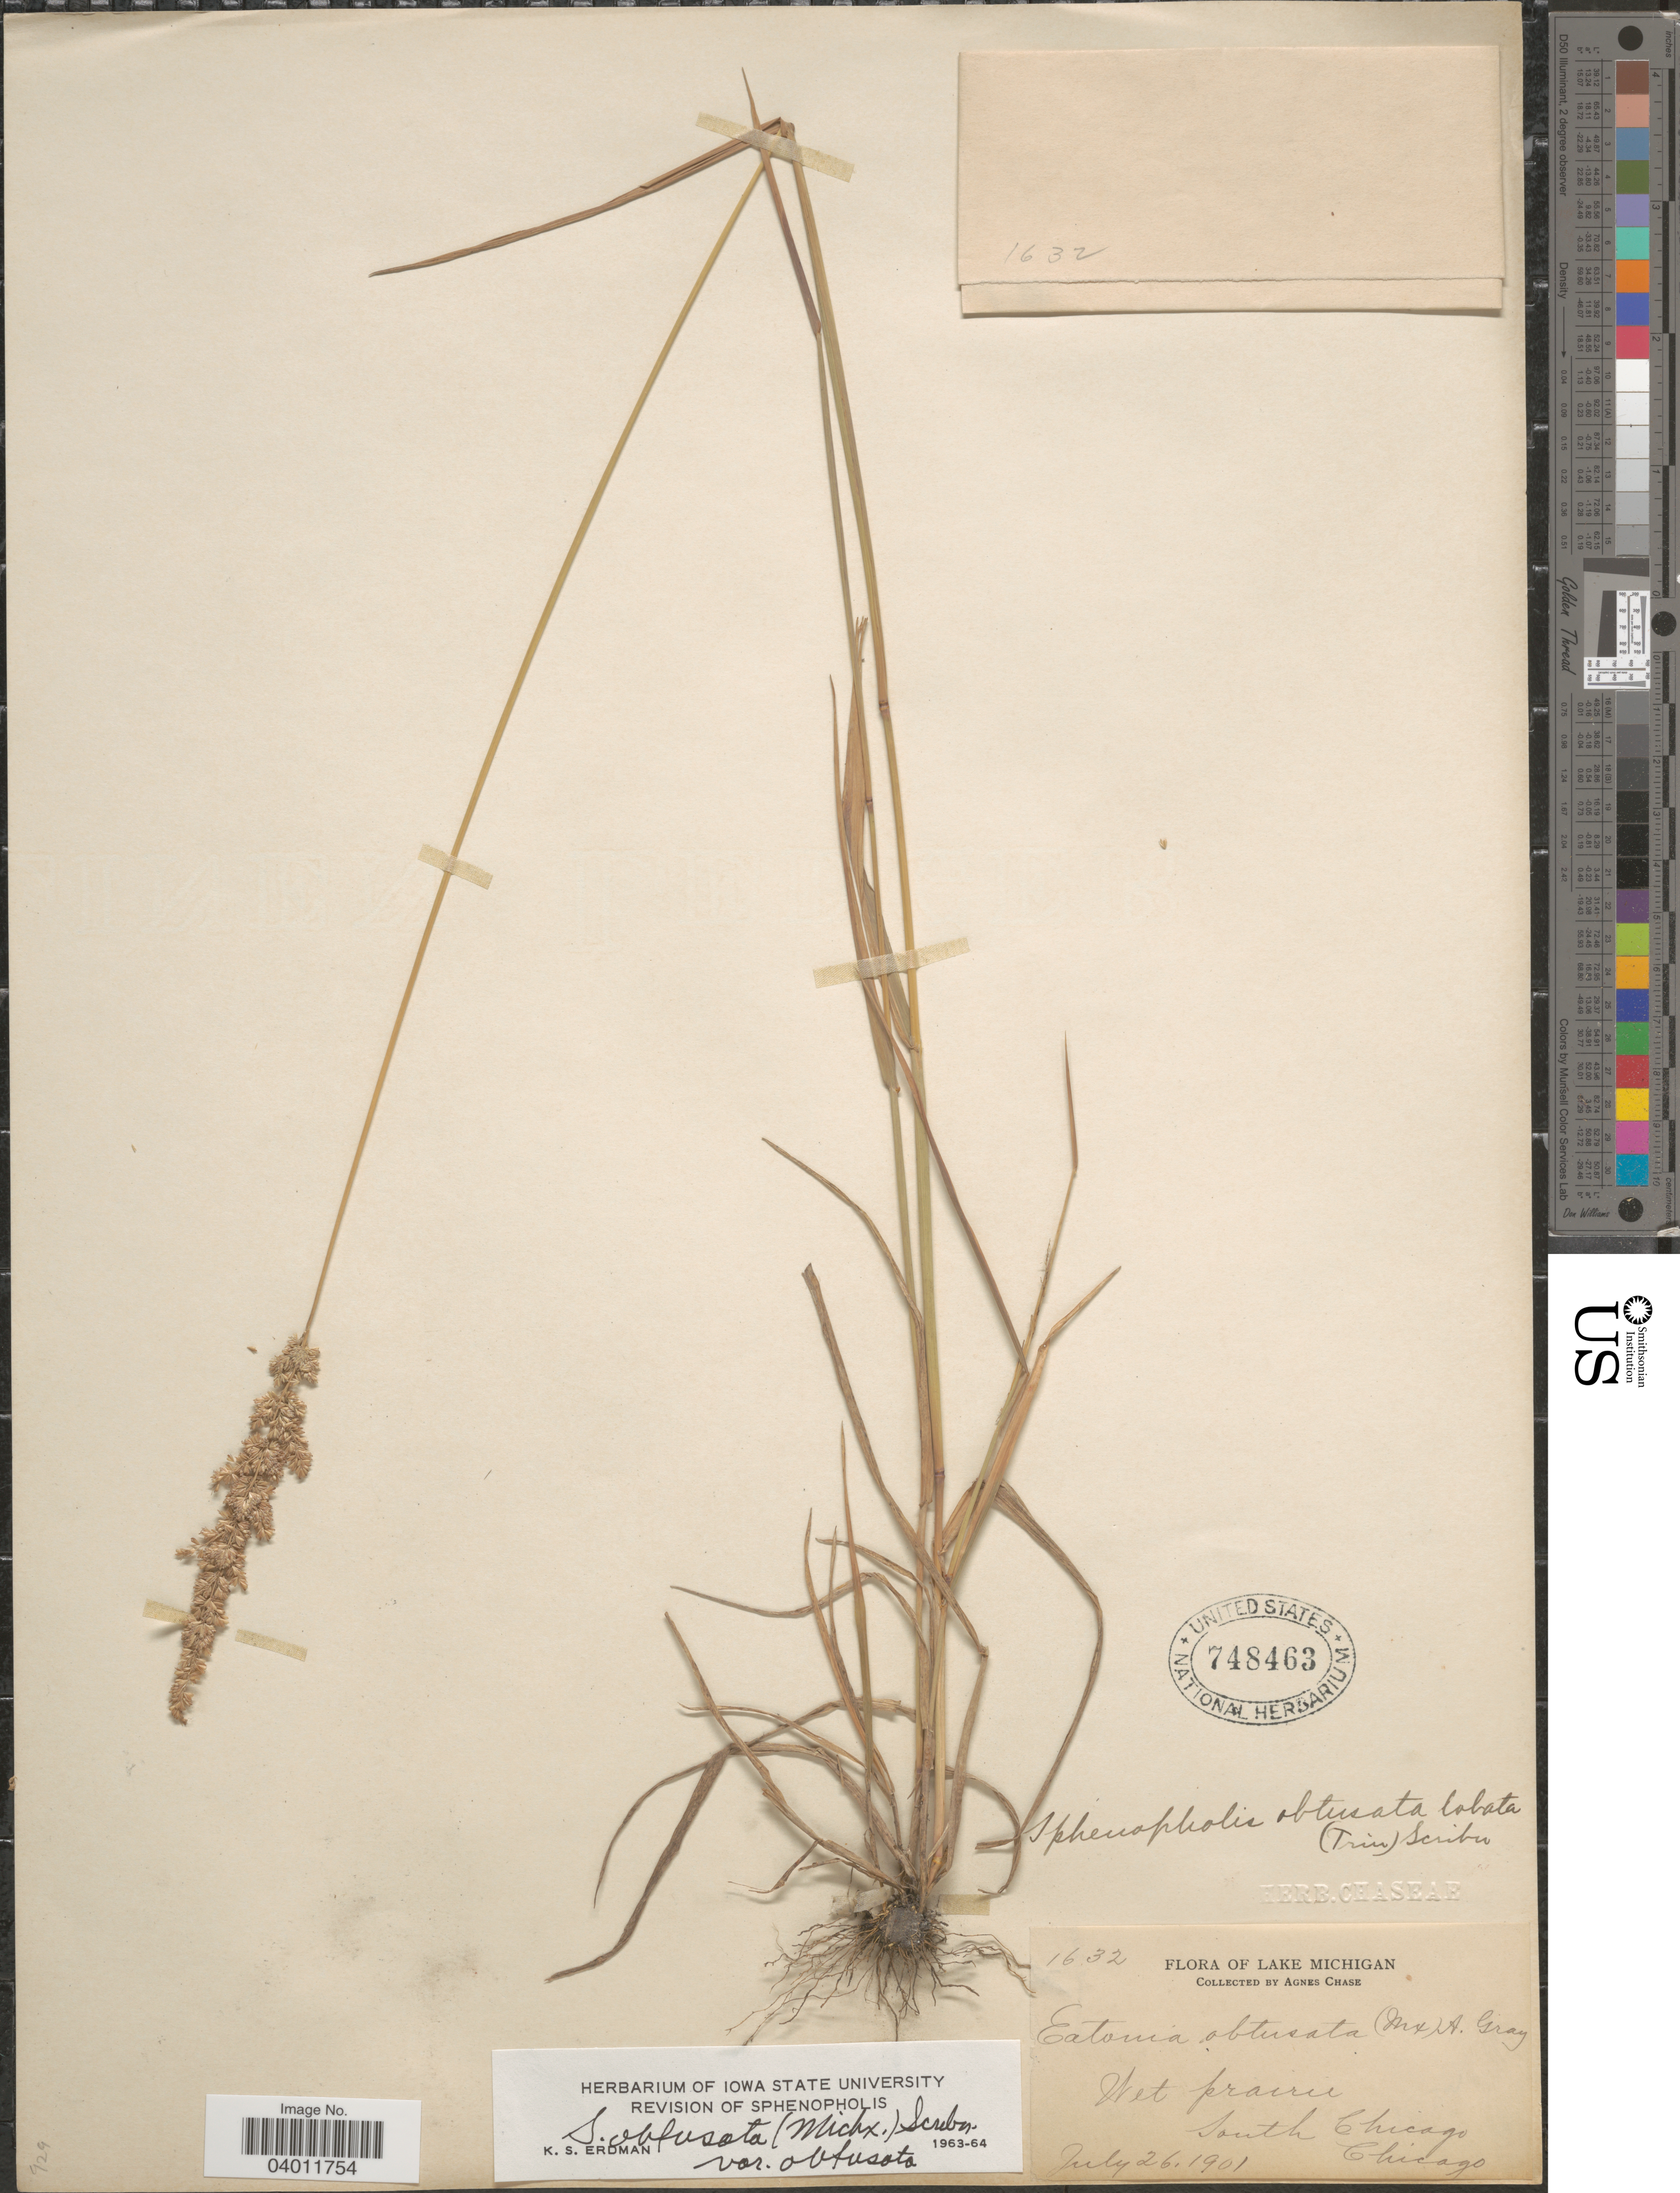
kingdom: Plantae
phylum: Tracheophyta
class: Liliopsida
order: Poales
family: Poaceae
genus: Sphenopholis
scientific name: Sphenopholis obtusata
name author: (Michx.) Scribn.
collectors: A. Chase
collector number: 1632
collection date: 1901-07-26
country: United States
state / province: Michigan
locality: Lake Michigan. South Chicago, Chicago.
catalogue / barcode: US 748463